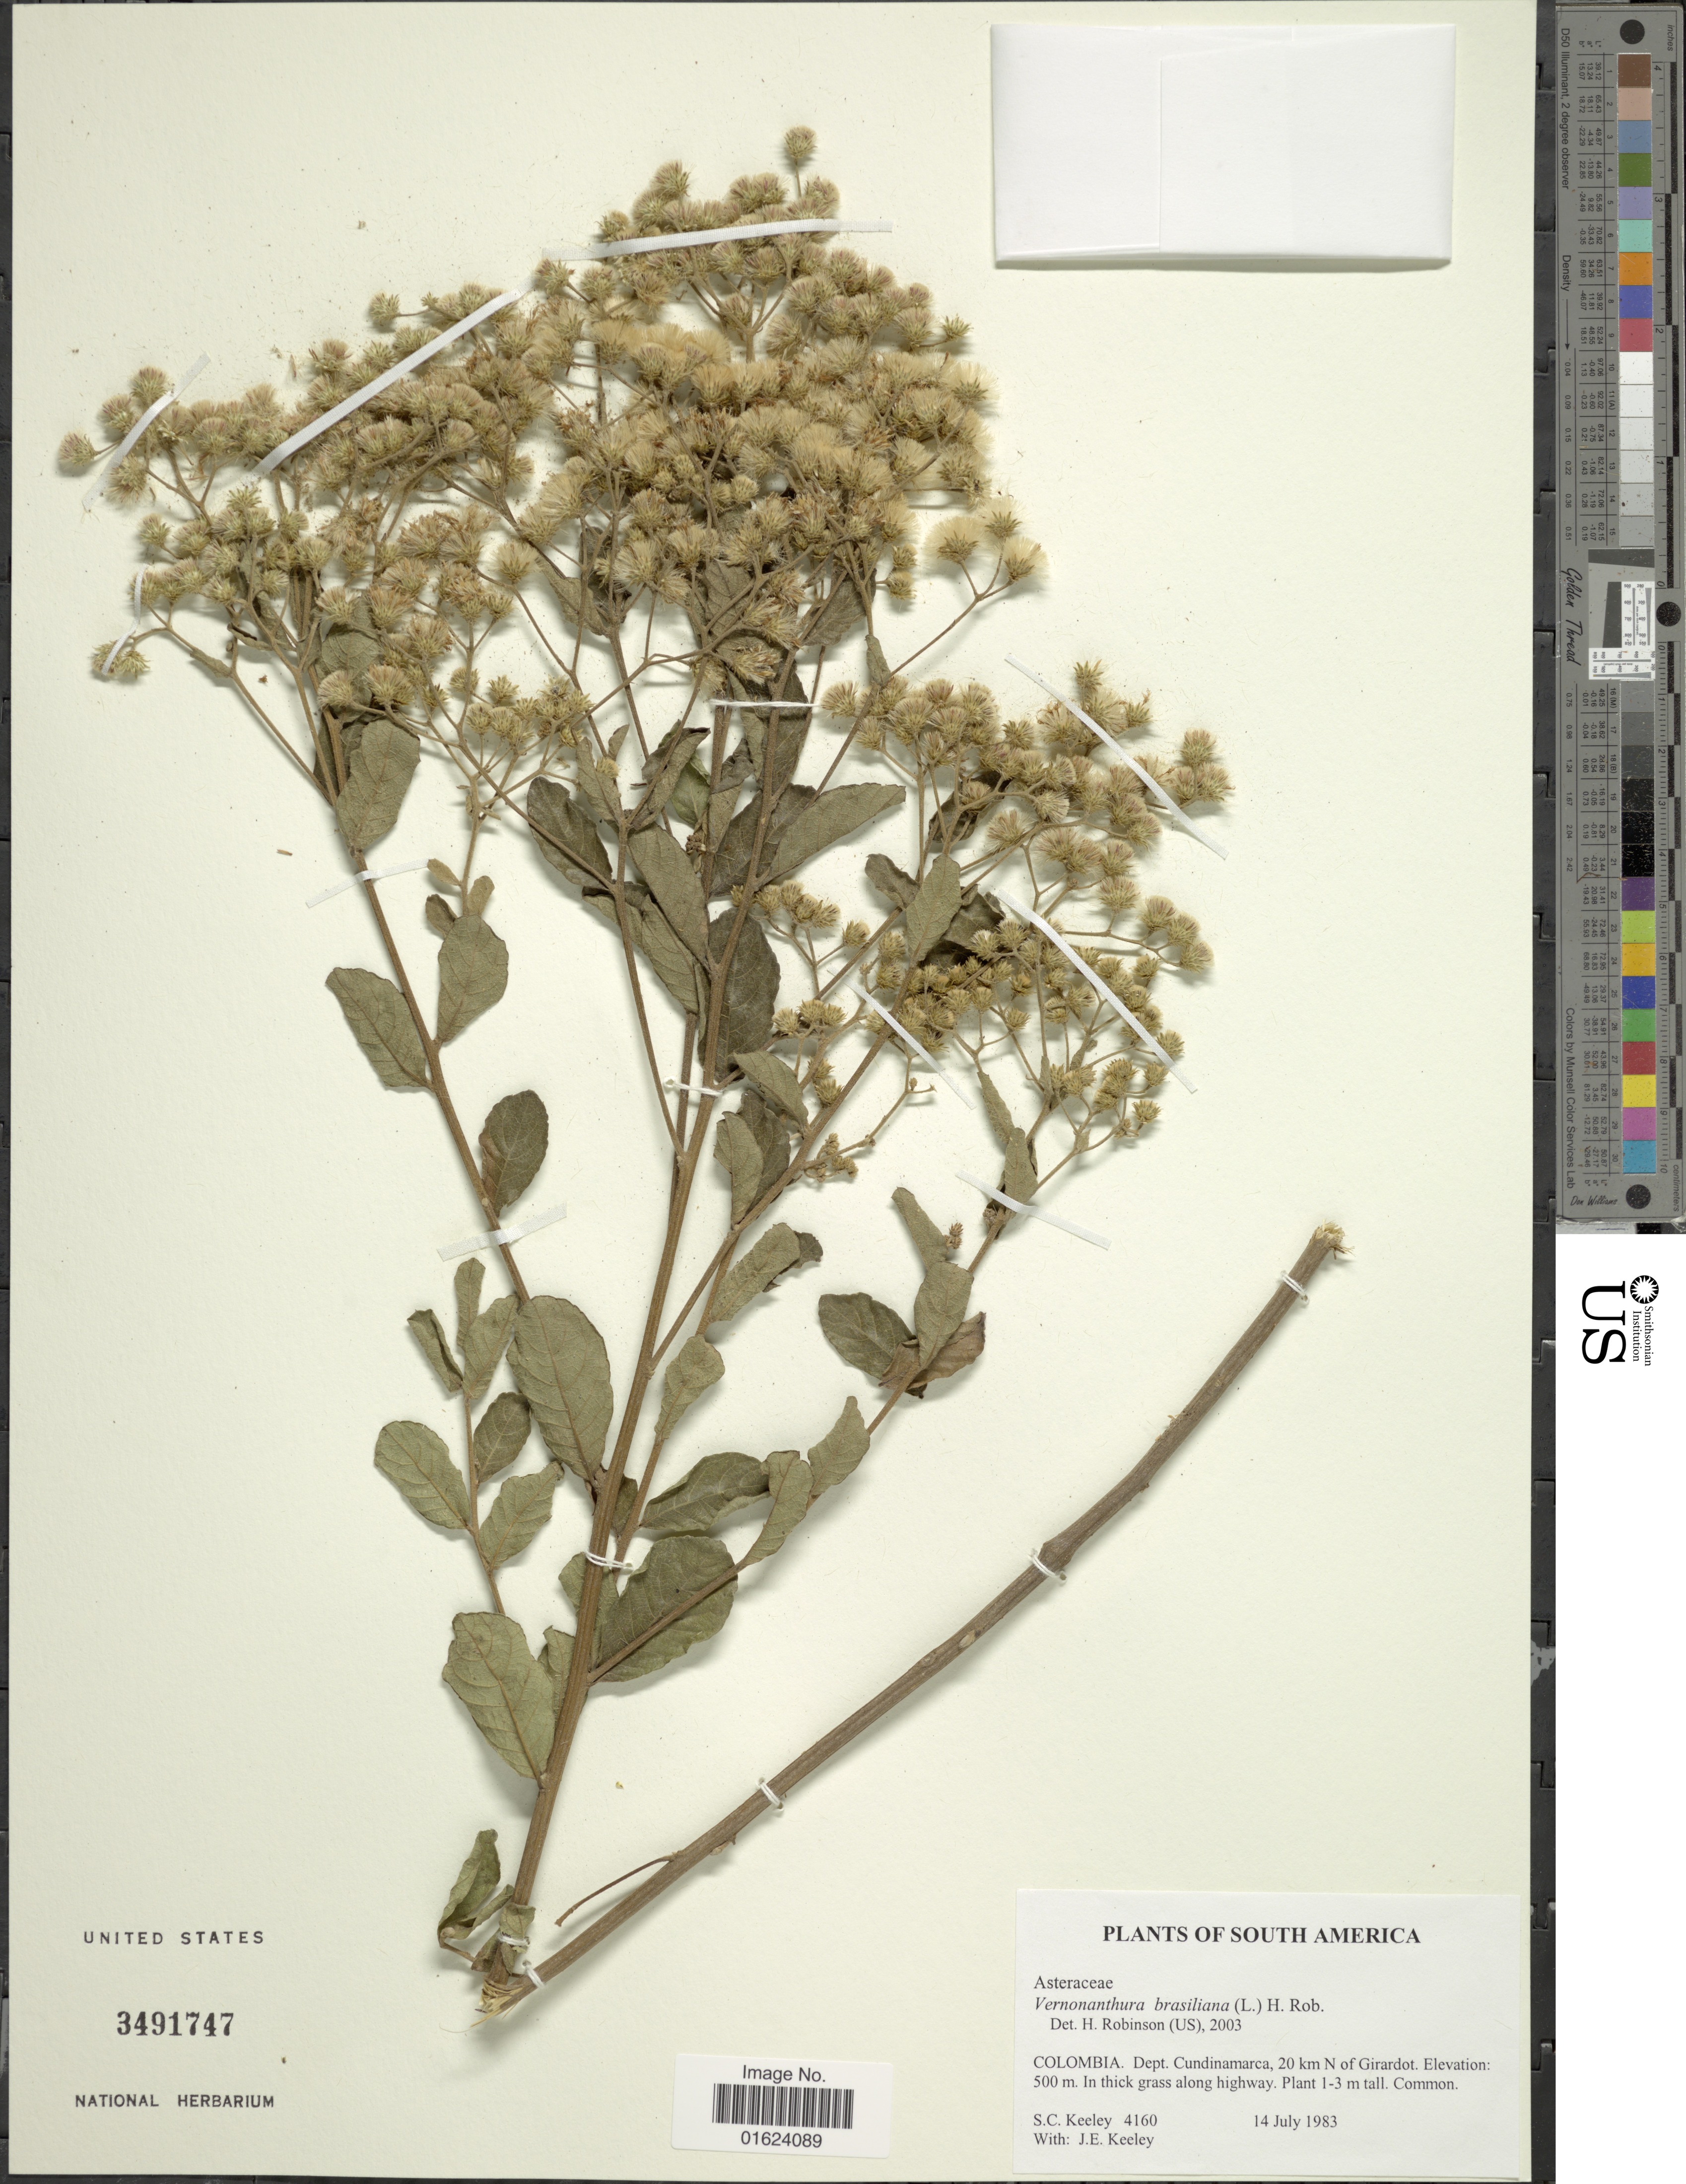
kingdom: Plantae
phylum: Tracheophyta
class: Magnoliopsida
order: Asterales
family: Asteraceae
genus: Vernonia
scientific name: Vernonia brasiliana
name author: (L.) Druce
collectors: S. C. Keeley & J. E. Keeley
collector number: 4160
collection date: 1983-07-14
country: Colombia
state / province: Cundinamarca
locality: Colombia. Dept. Cundinamarca, 20 km N of Girardot.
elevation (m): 500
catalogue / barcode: US 3491747